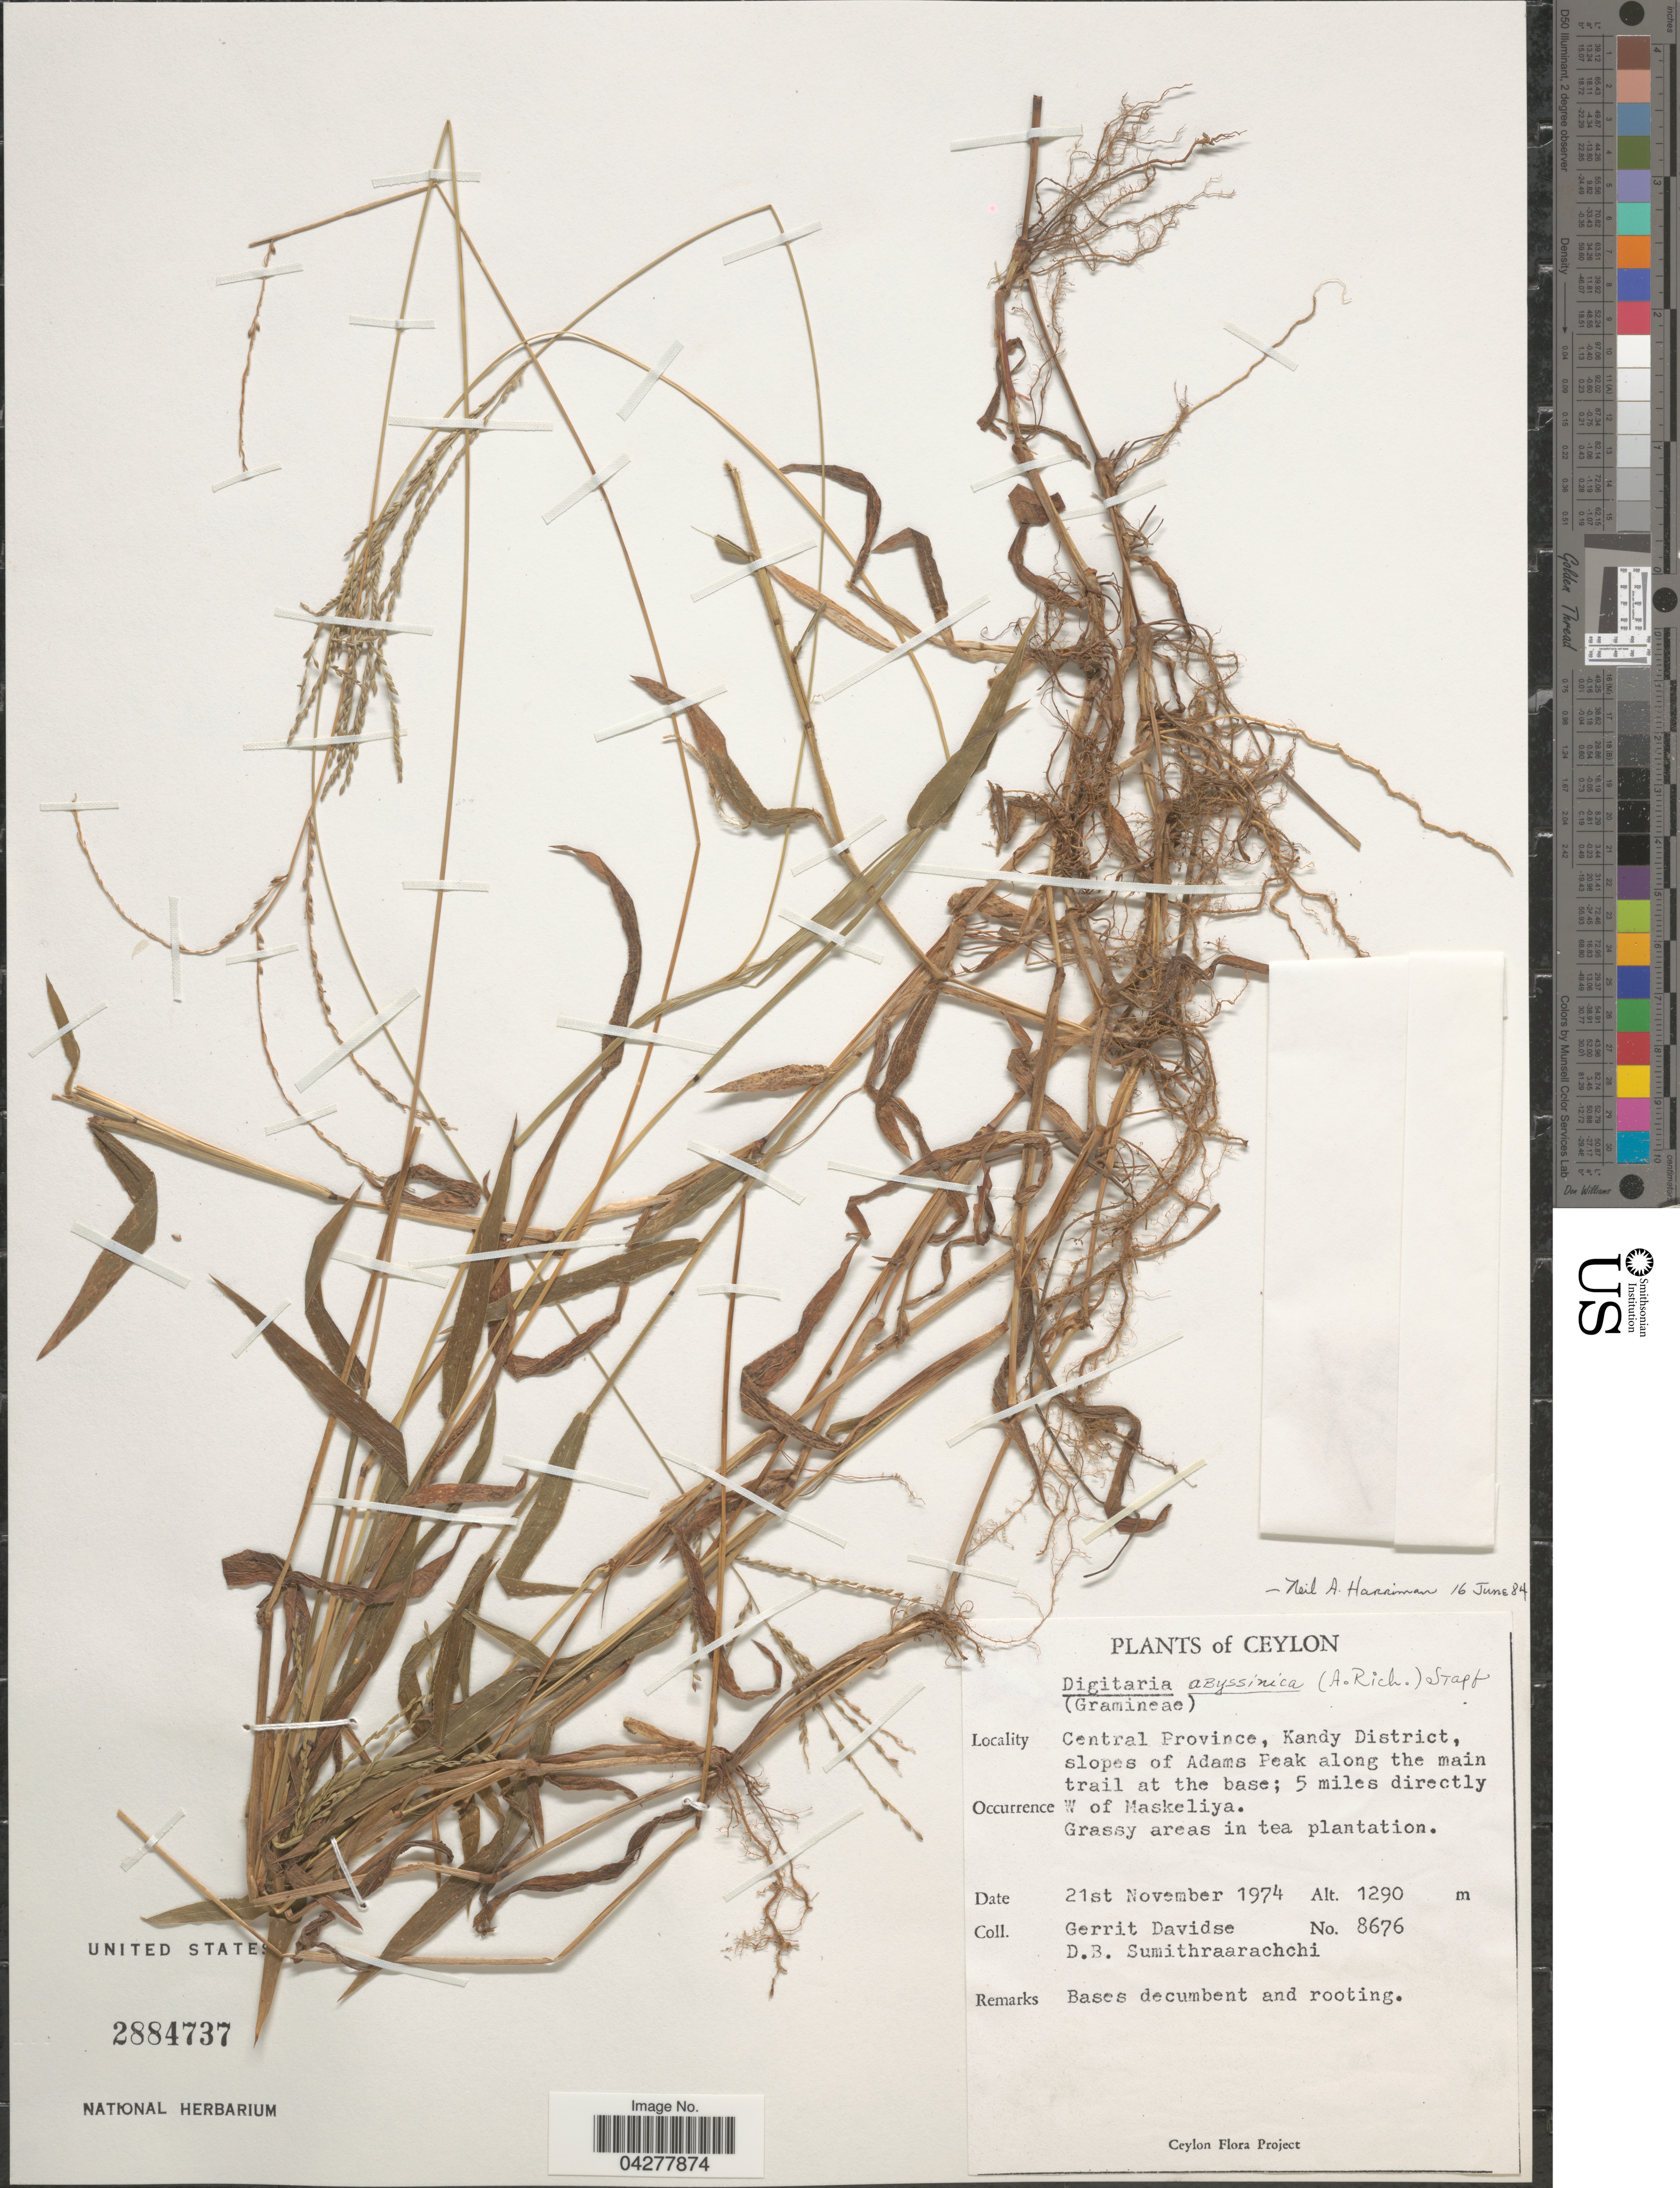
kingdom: Plantae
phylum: Tracheophyta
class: Liliopsida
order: Poales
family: Poaceae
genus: Digitaria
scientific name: Digitaria abyssinica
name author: (Hochst. ex Rich.) Stapf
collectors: G. Davidse & D. B. Sumithraarachchi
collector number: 8676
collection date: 1974-11-21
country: Sri Lanka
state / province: Central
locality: Ceylon. Kandy District, slopes of Adams Peak along the main trail at the base; 5 miles directly W of Maskeliya. Grassy areas in tea plantation.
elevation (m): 1290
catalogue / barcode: US 2884737